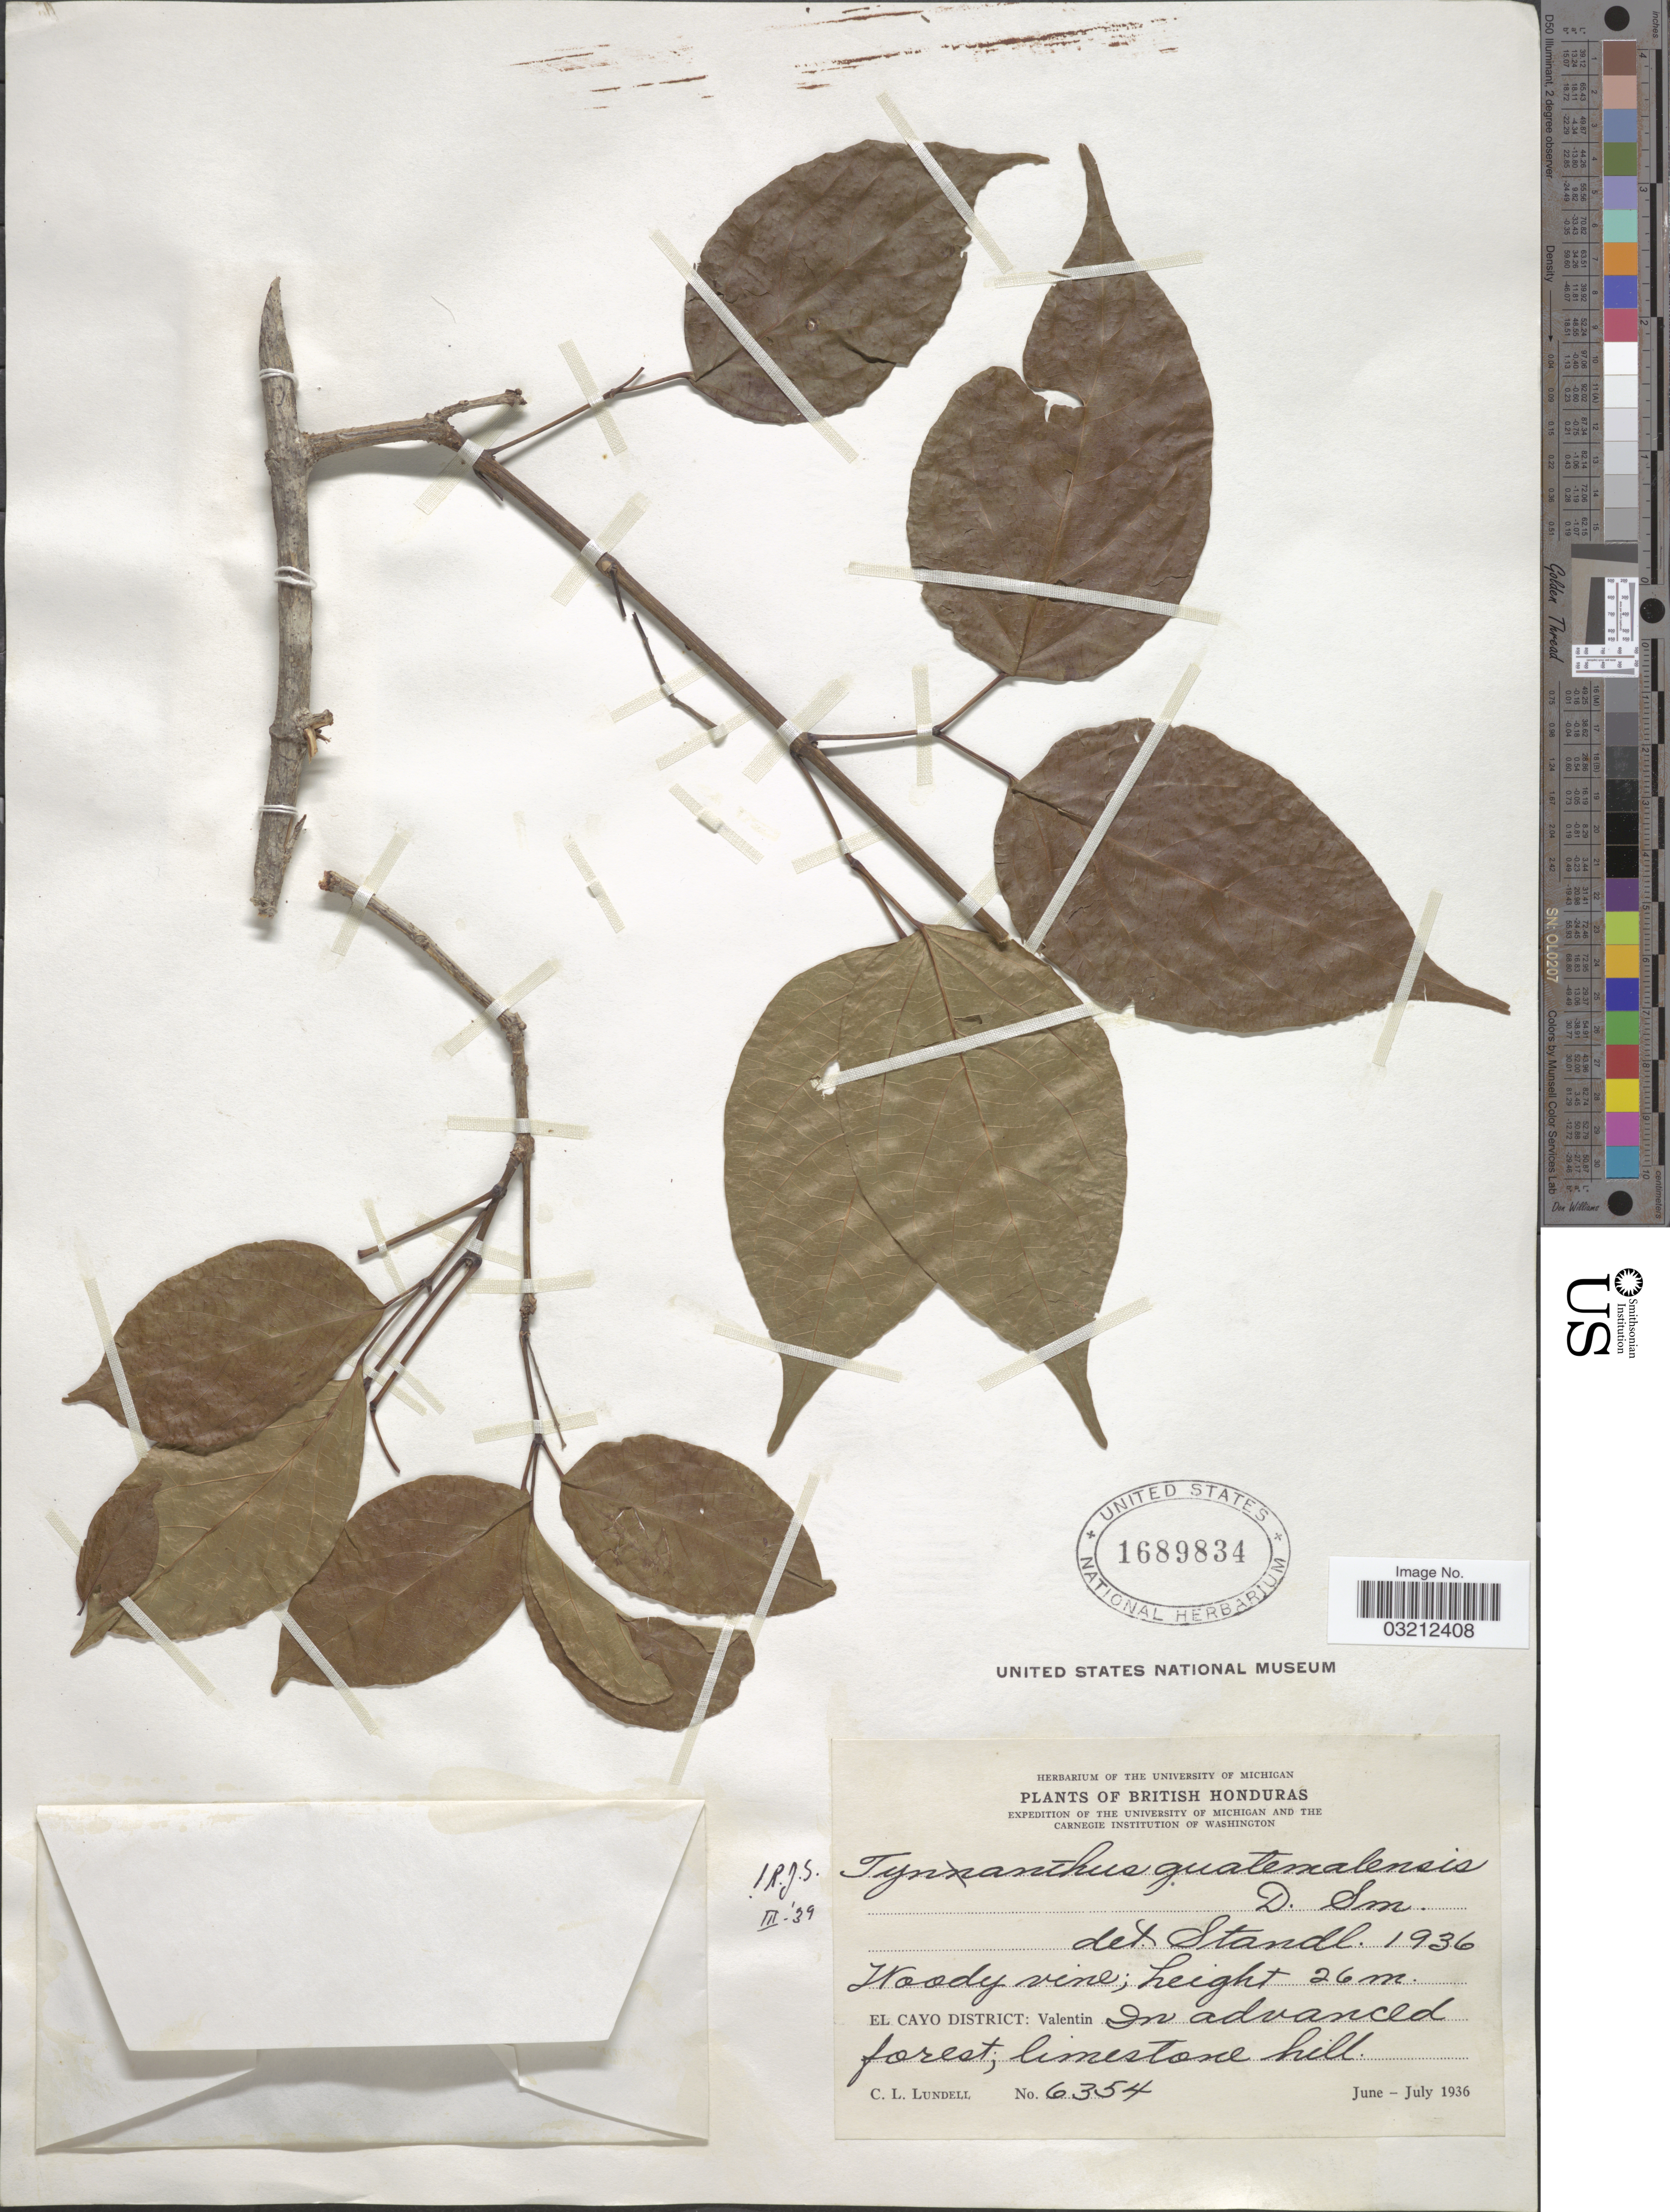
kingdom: Plantae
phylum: Tracheophyta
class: Magnoliopsida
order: Lamiales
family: Bignoniaceae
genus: Tynanthus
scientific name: Tynanthus guatemalensis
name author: Donn. Sm.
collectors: C. L. Lundell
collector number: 6354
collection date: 1936-06/1936-07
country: Belize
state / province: Cayo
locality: British Honduras. El Cayo District: Valentin. In advanced forest.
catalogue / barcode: US 1689834